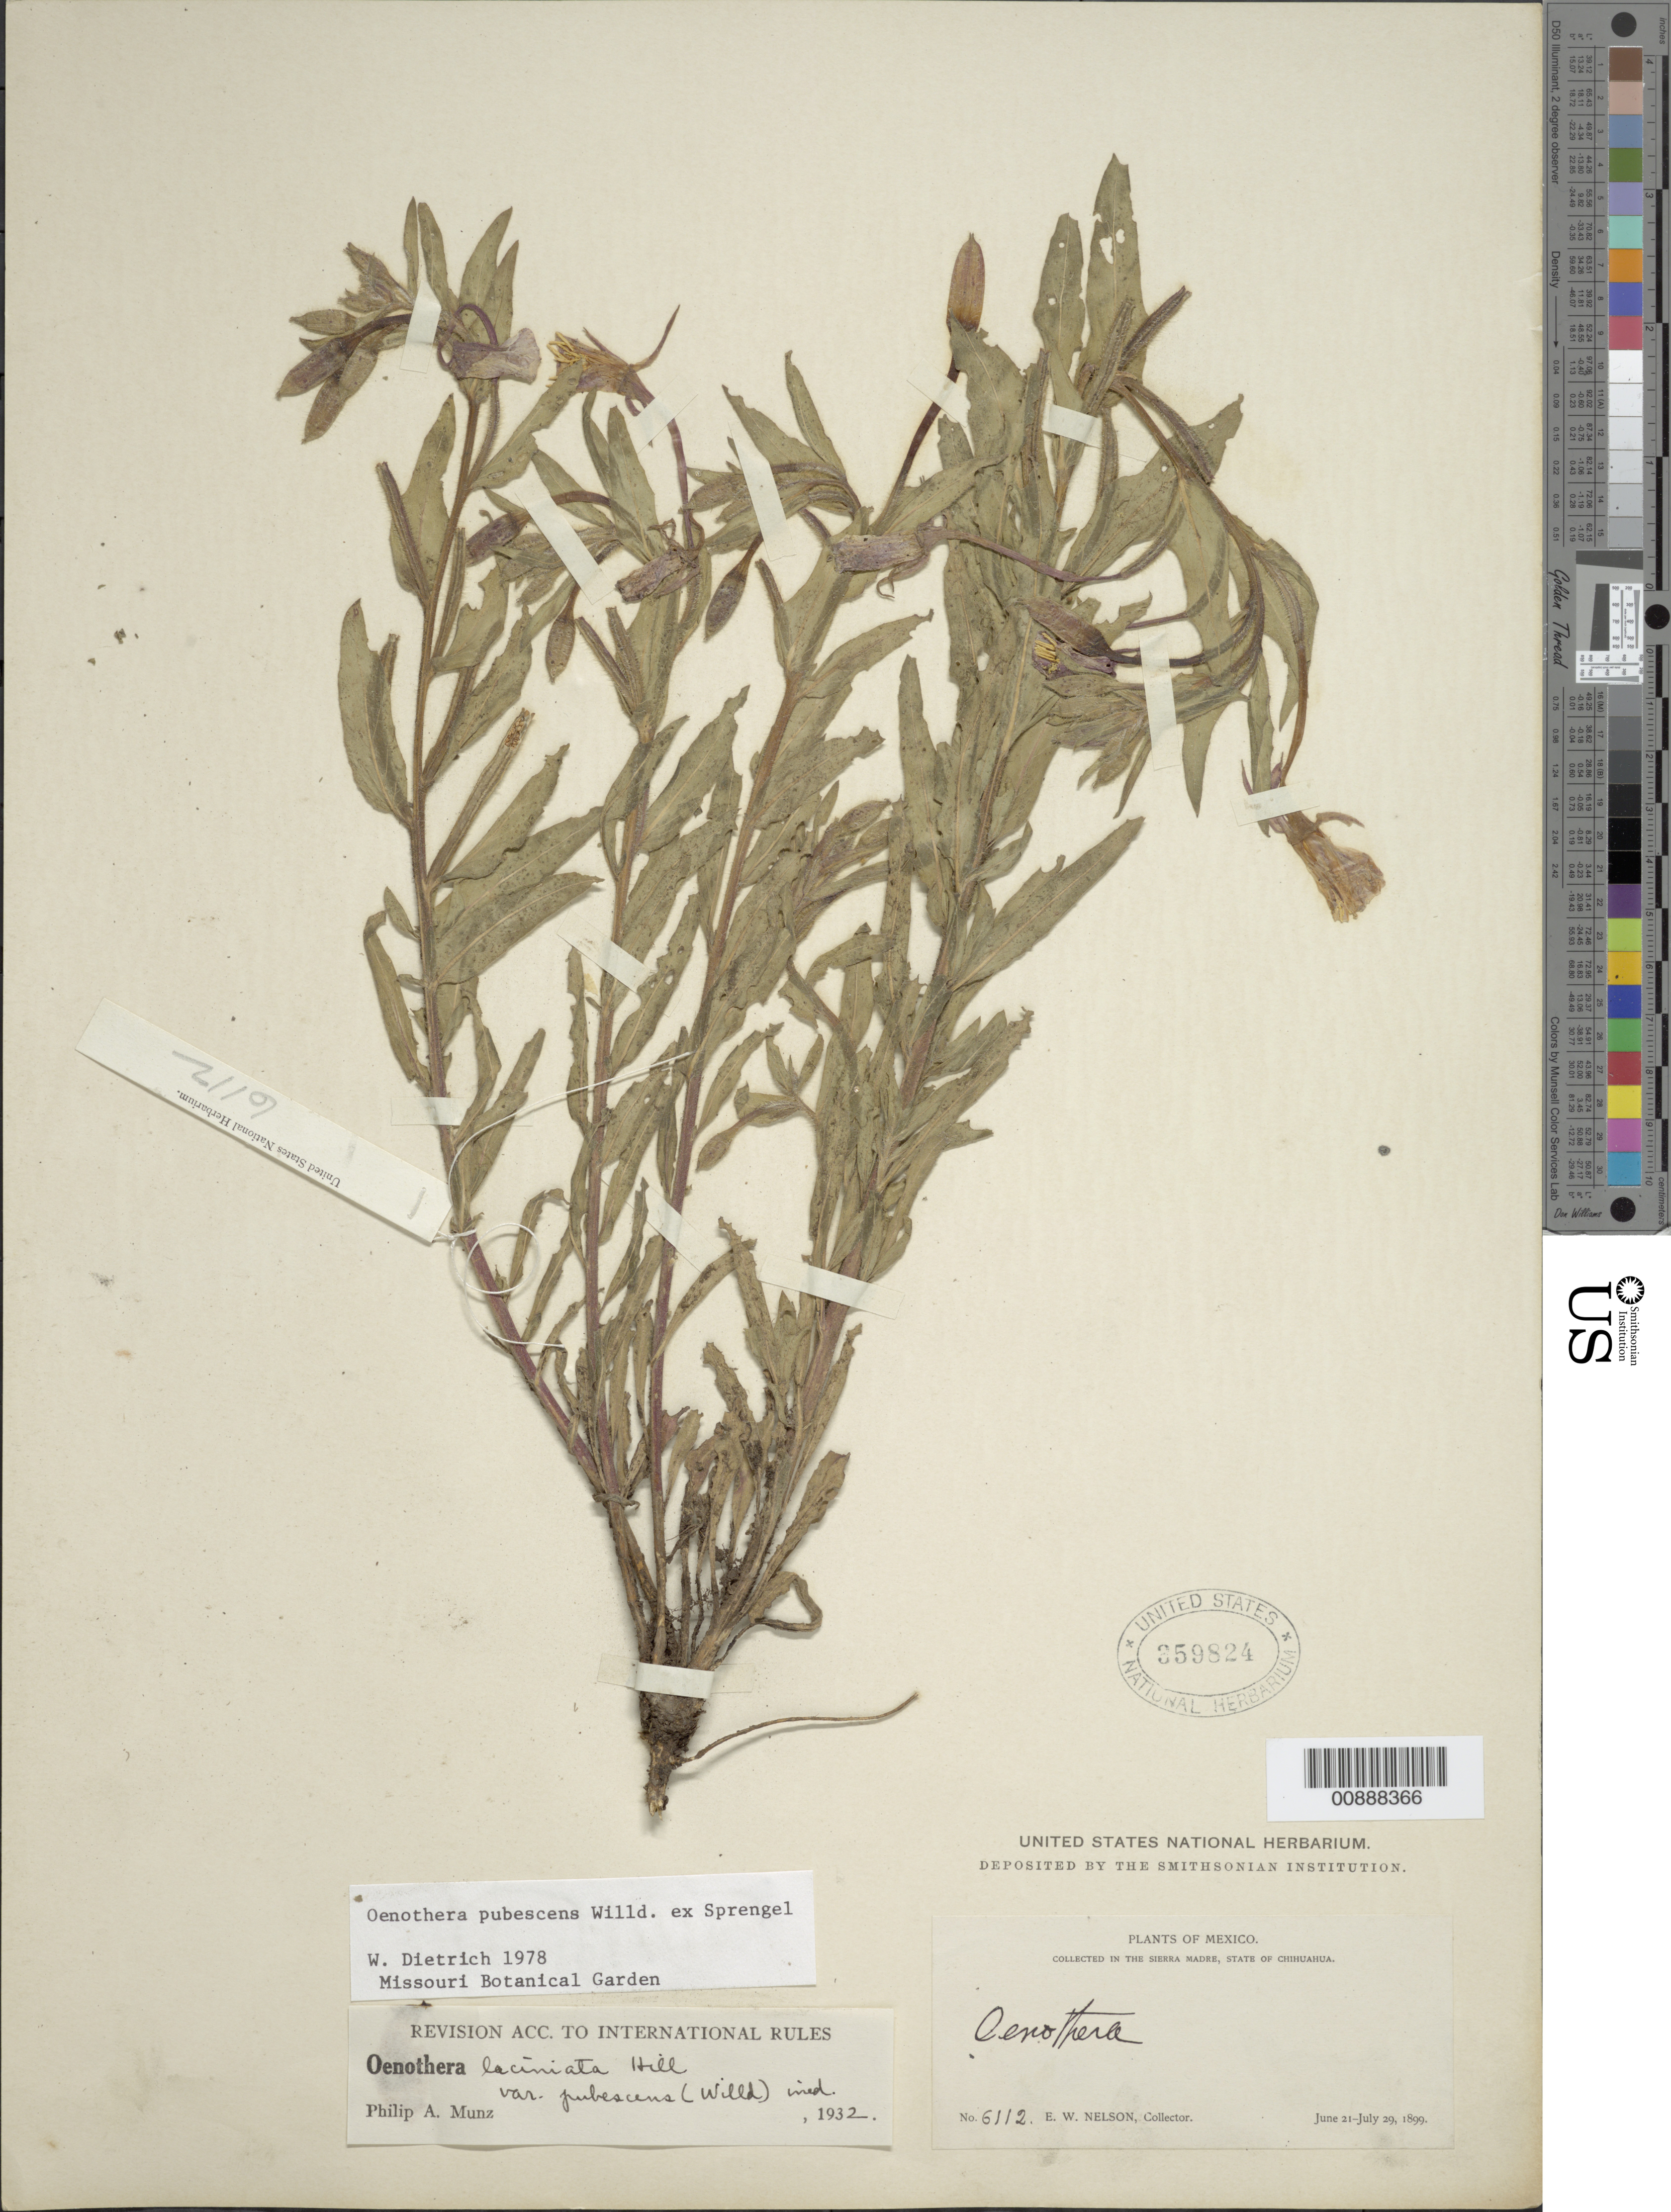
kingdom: Plantae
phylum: Tracheophyta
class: Magnoliopsida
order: Myrtales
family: Onagraceae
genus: Oenothera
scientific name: Oenothera pubescens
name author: Willd. ex Spreng.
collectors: E. W. Nelson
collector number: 6112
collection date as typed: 21 Jun 1899 to 29 Jul 1899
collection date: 1899-06-21/1899-07-29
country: Mexico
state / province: Chihuahua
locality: Sierra Madre, Chihuahua.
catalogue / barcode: US 359824